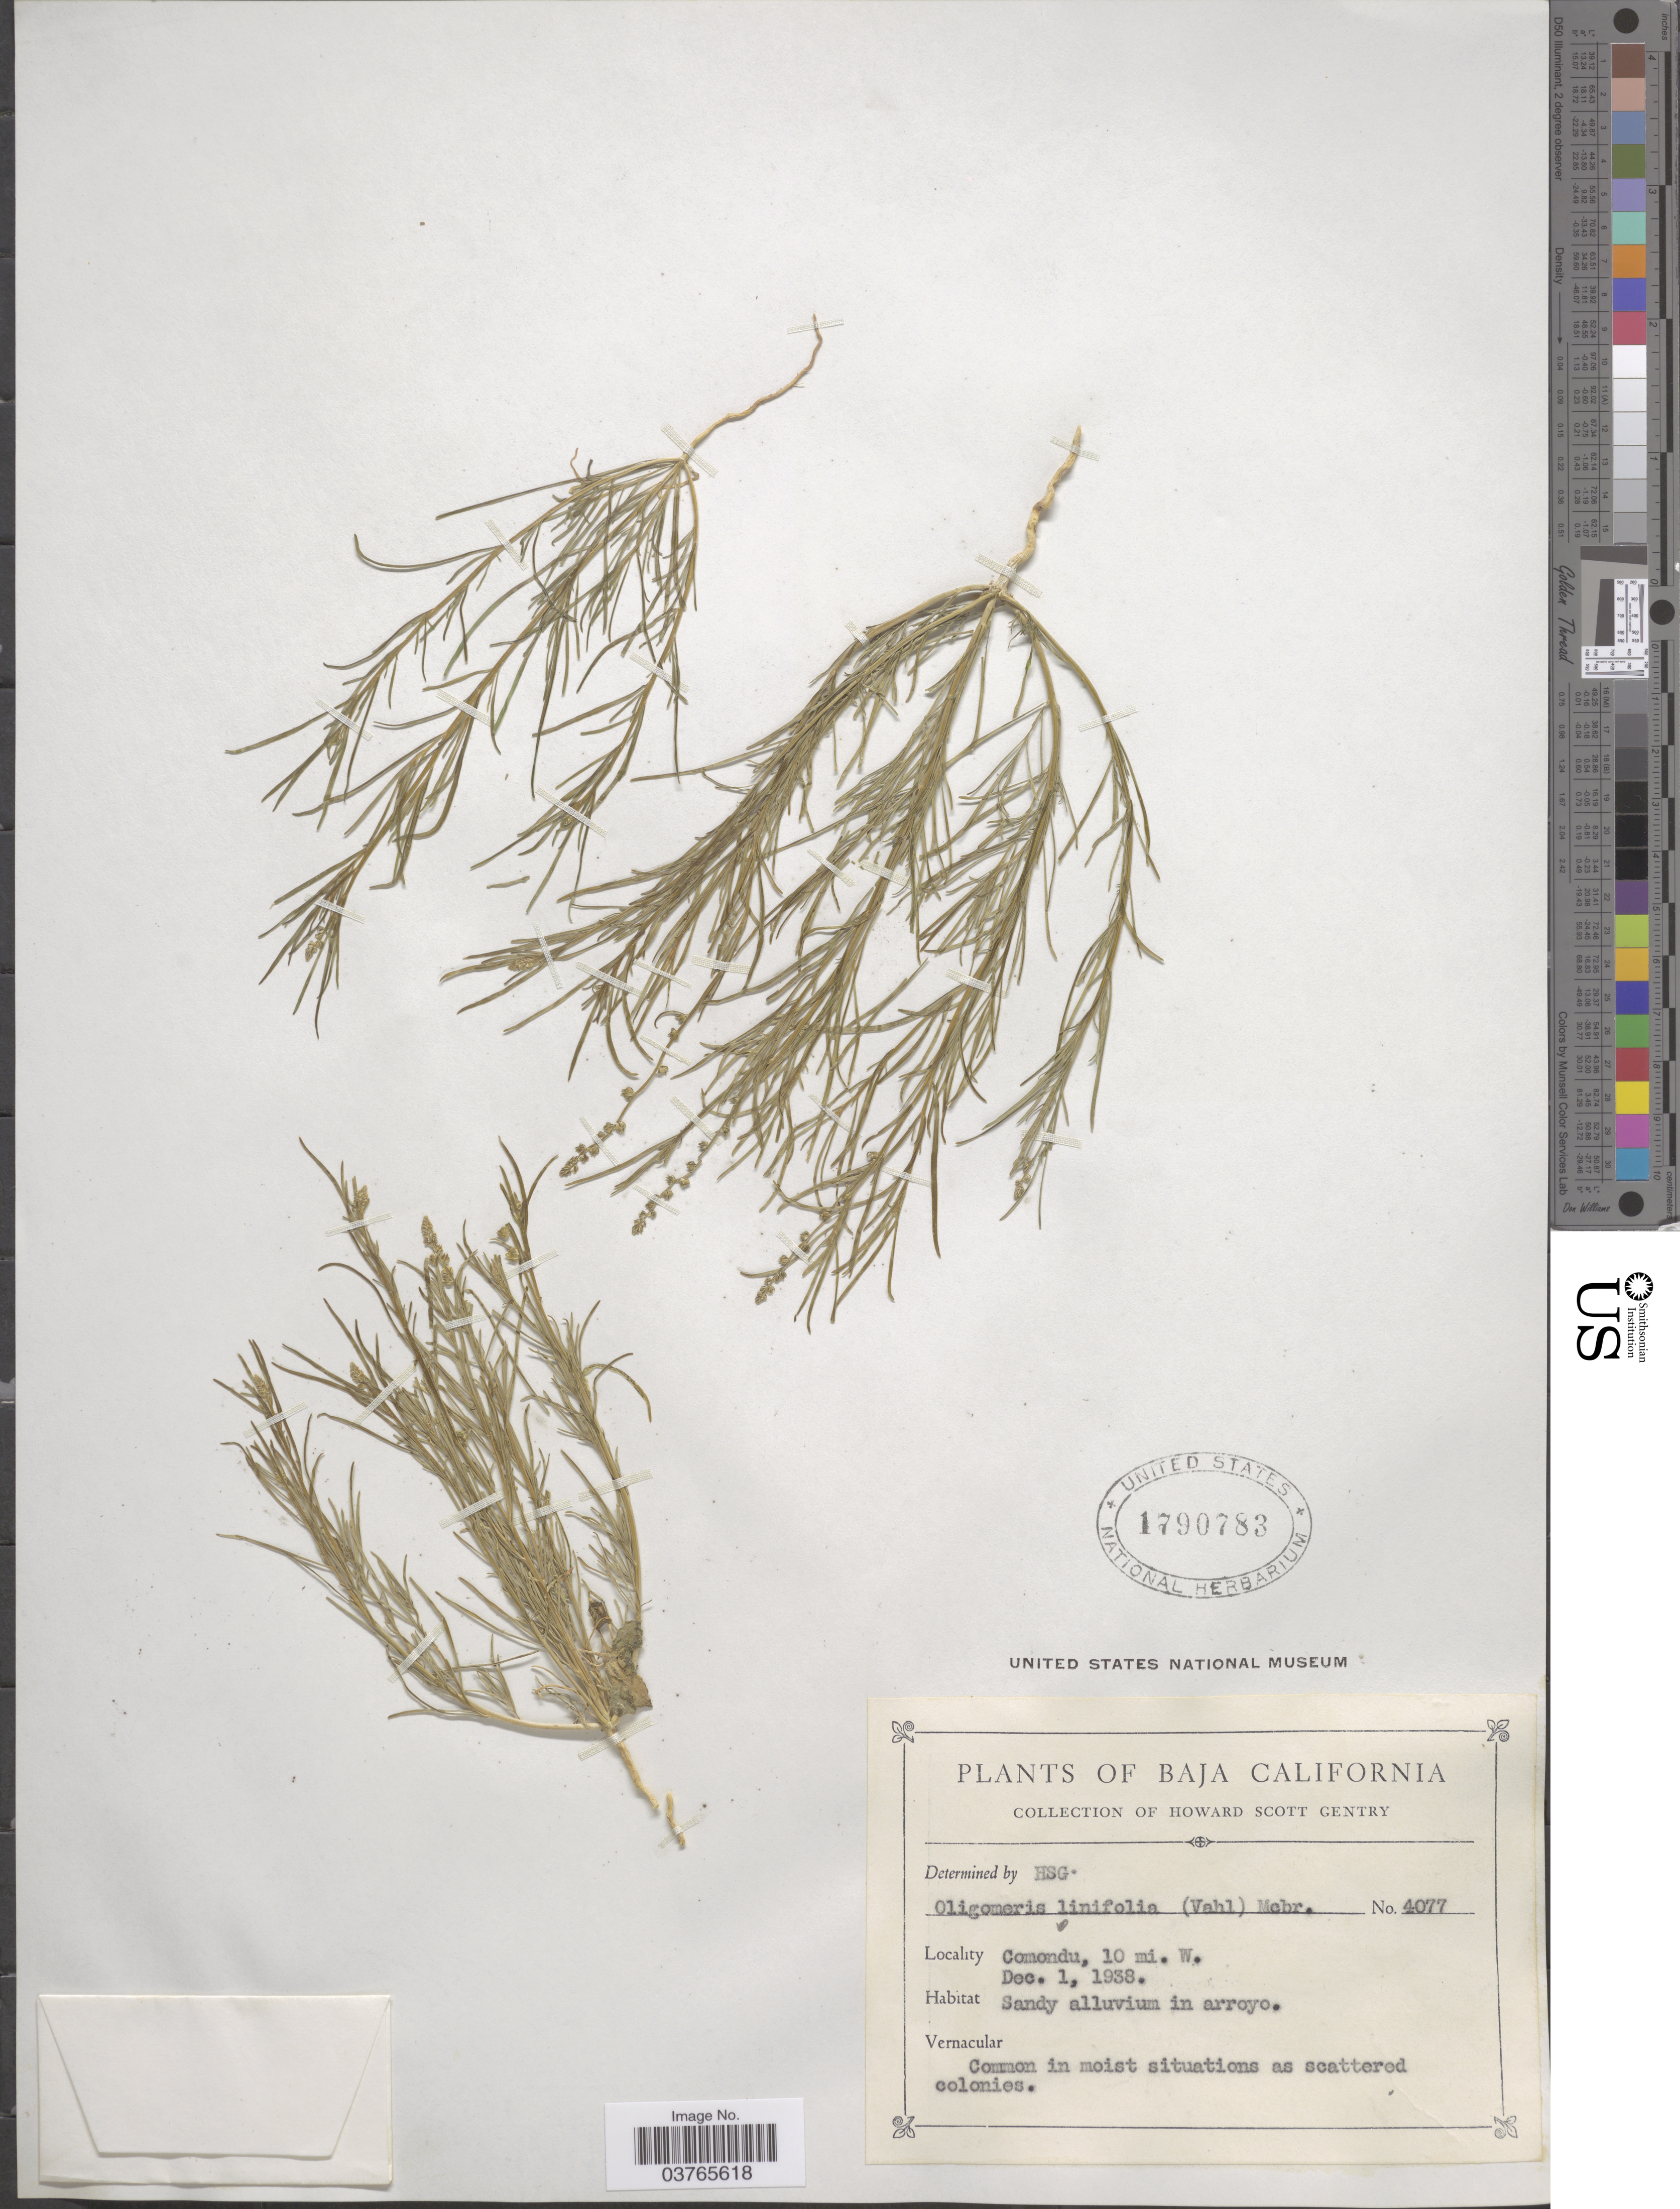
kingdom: Plantae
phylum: Tracheophyta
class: Magnoliopsida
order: Brassicales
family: Resedaceae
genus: Oligomeris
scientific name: Oligomeris linifolia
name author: (Vahl) J.F. Macbr.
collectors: H. S. Gentry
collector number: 4077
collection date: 1938-12-01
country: Mexico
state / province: Baja California Sur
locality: Comondu, 10 mi. W.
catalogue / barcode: US 1790783